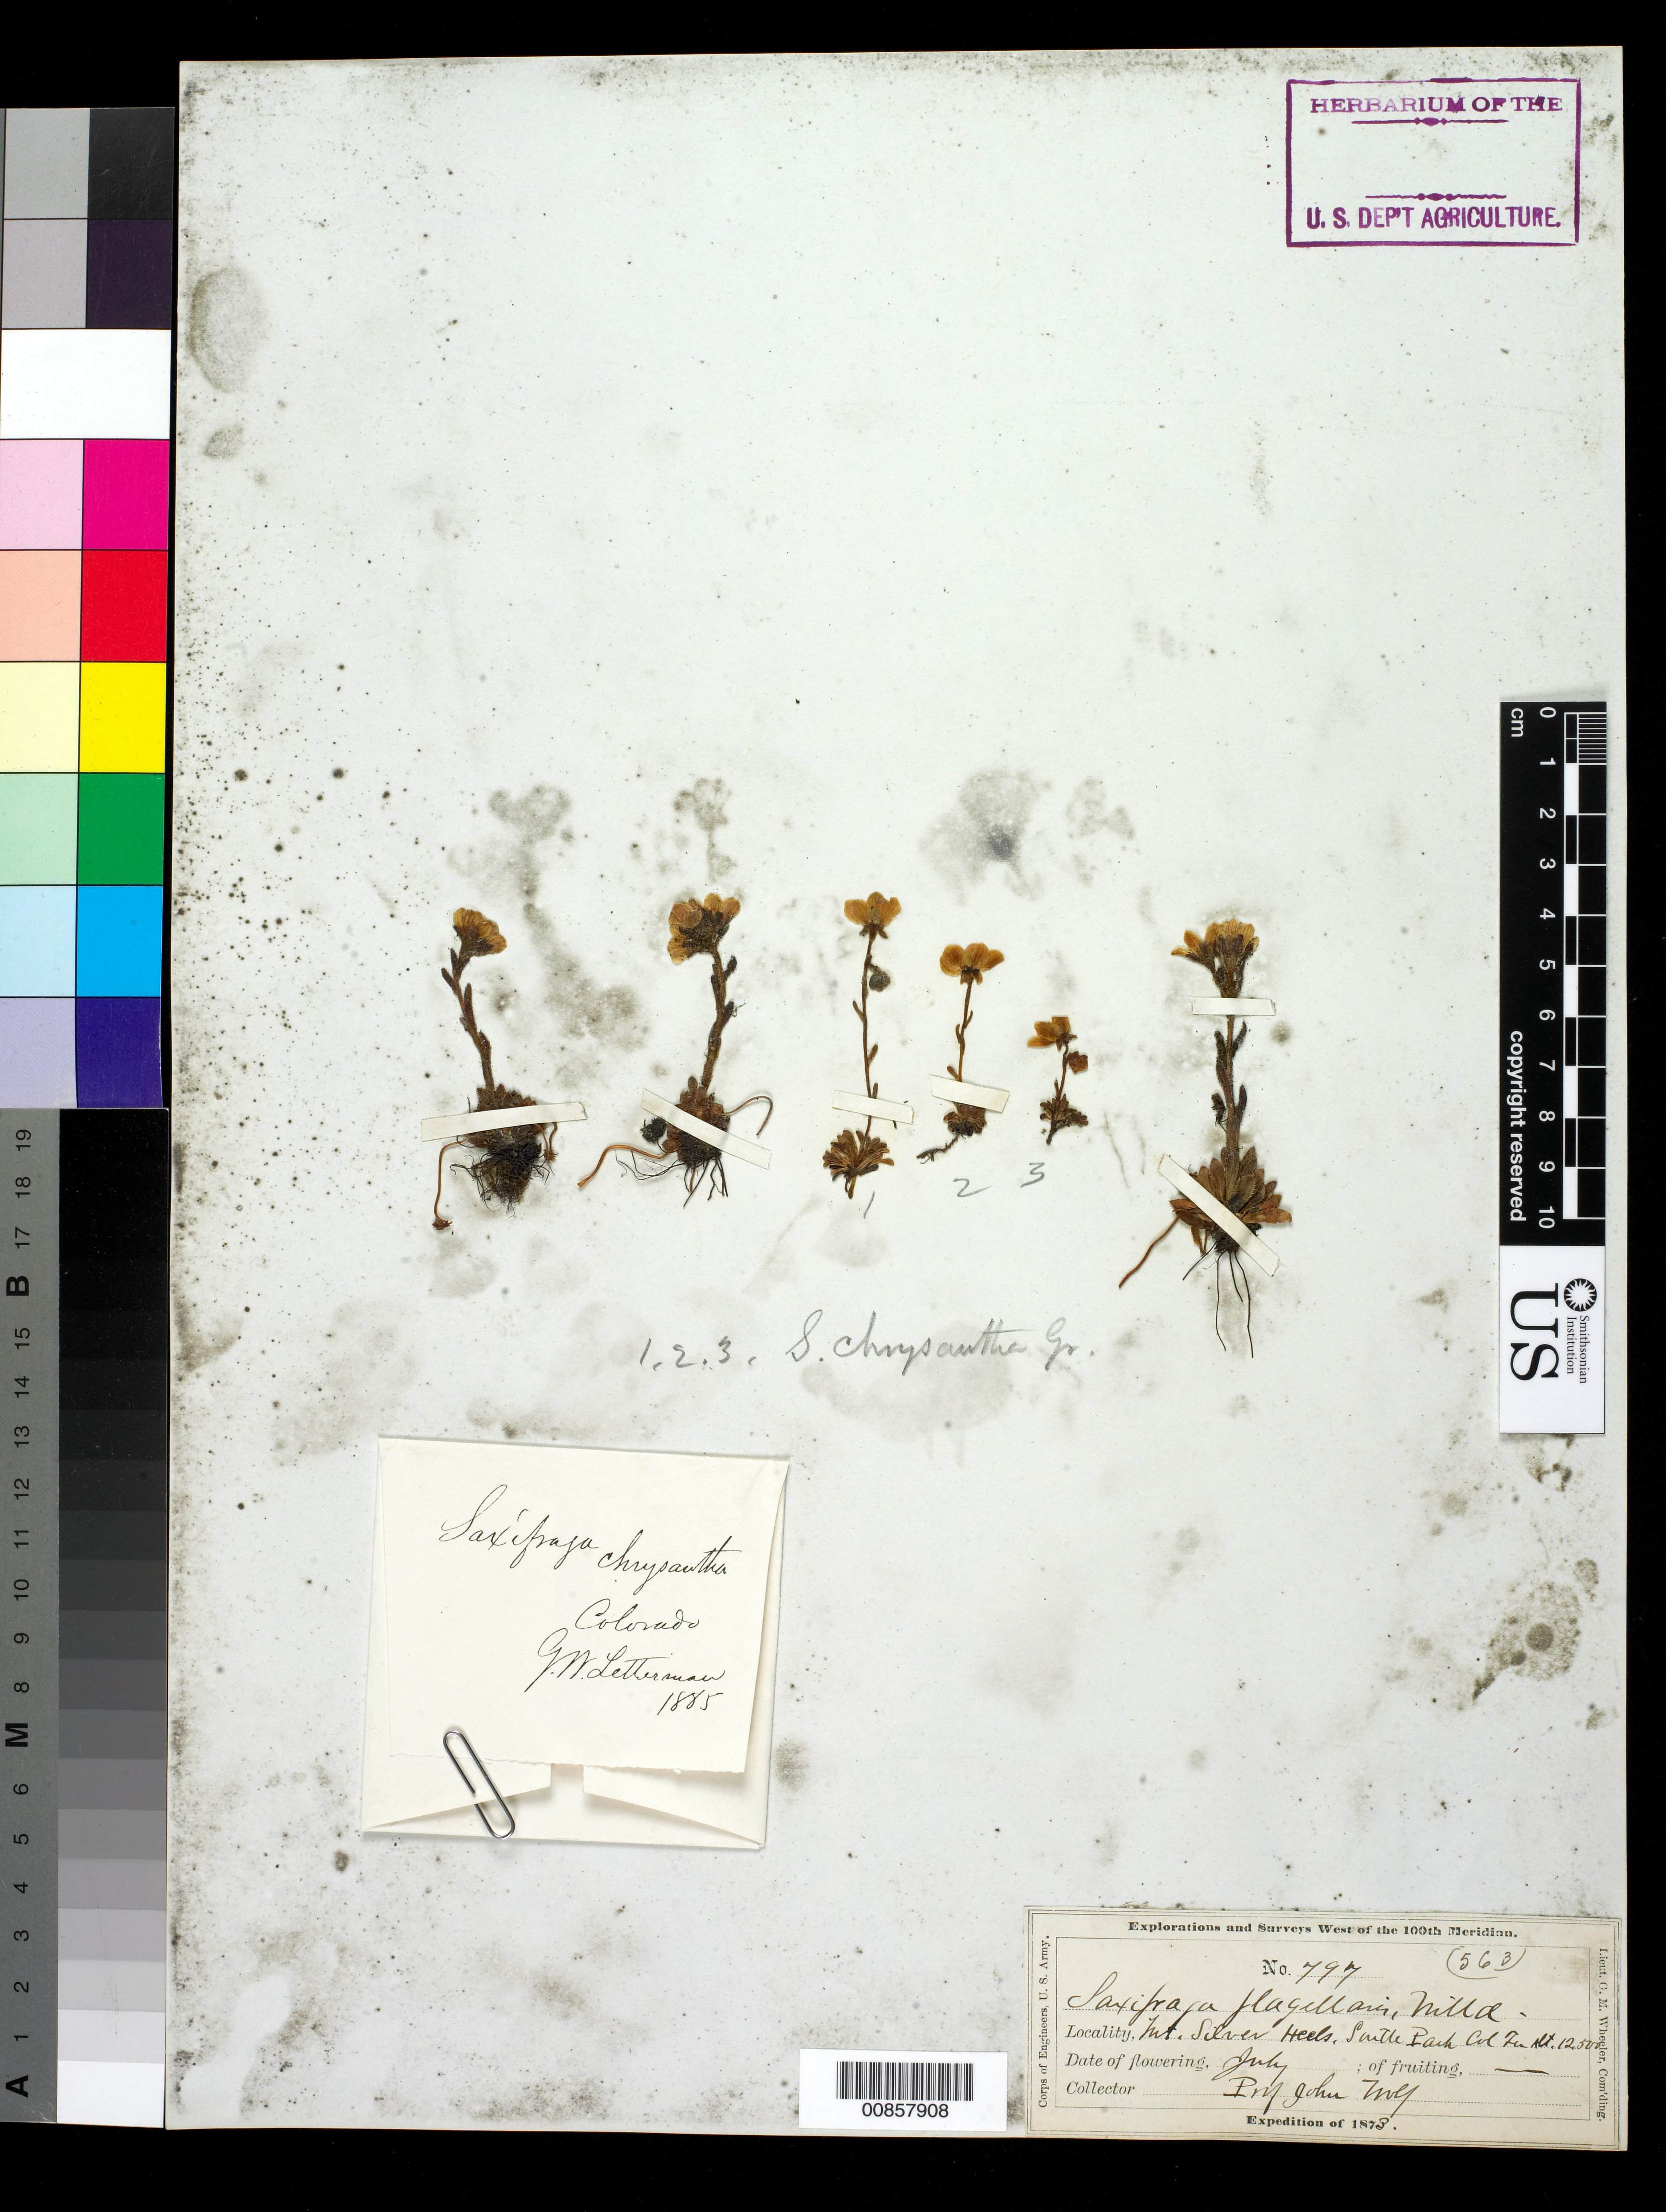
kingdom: Plantae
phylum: Tracheophyta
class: Magnoliopsida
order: Saxifragales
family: Saxifragaceae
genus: Saxifraga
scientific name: Saxifraga chrysantha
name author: A. Gray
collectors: J. Wolf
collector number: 797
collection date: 1873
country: United States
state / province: Colorado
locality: Silverheels Mtn., South Park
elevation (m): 3810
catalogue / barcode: US 99048